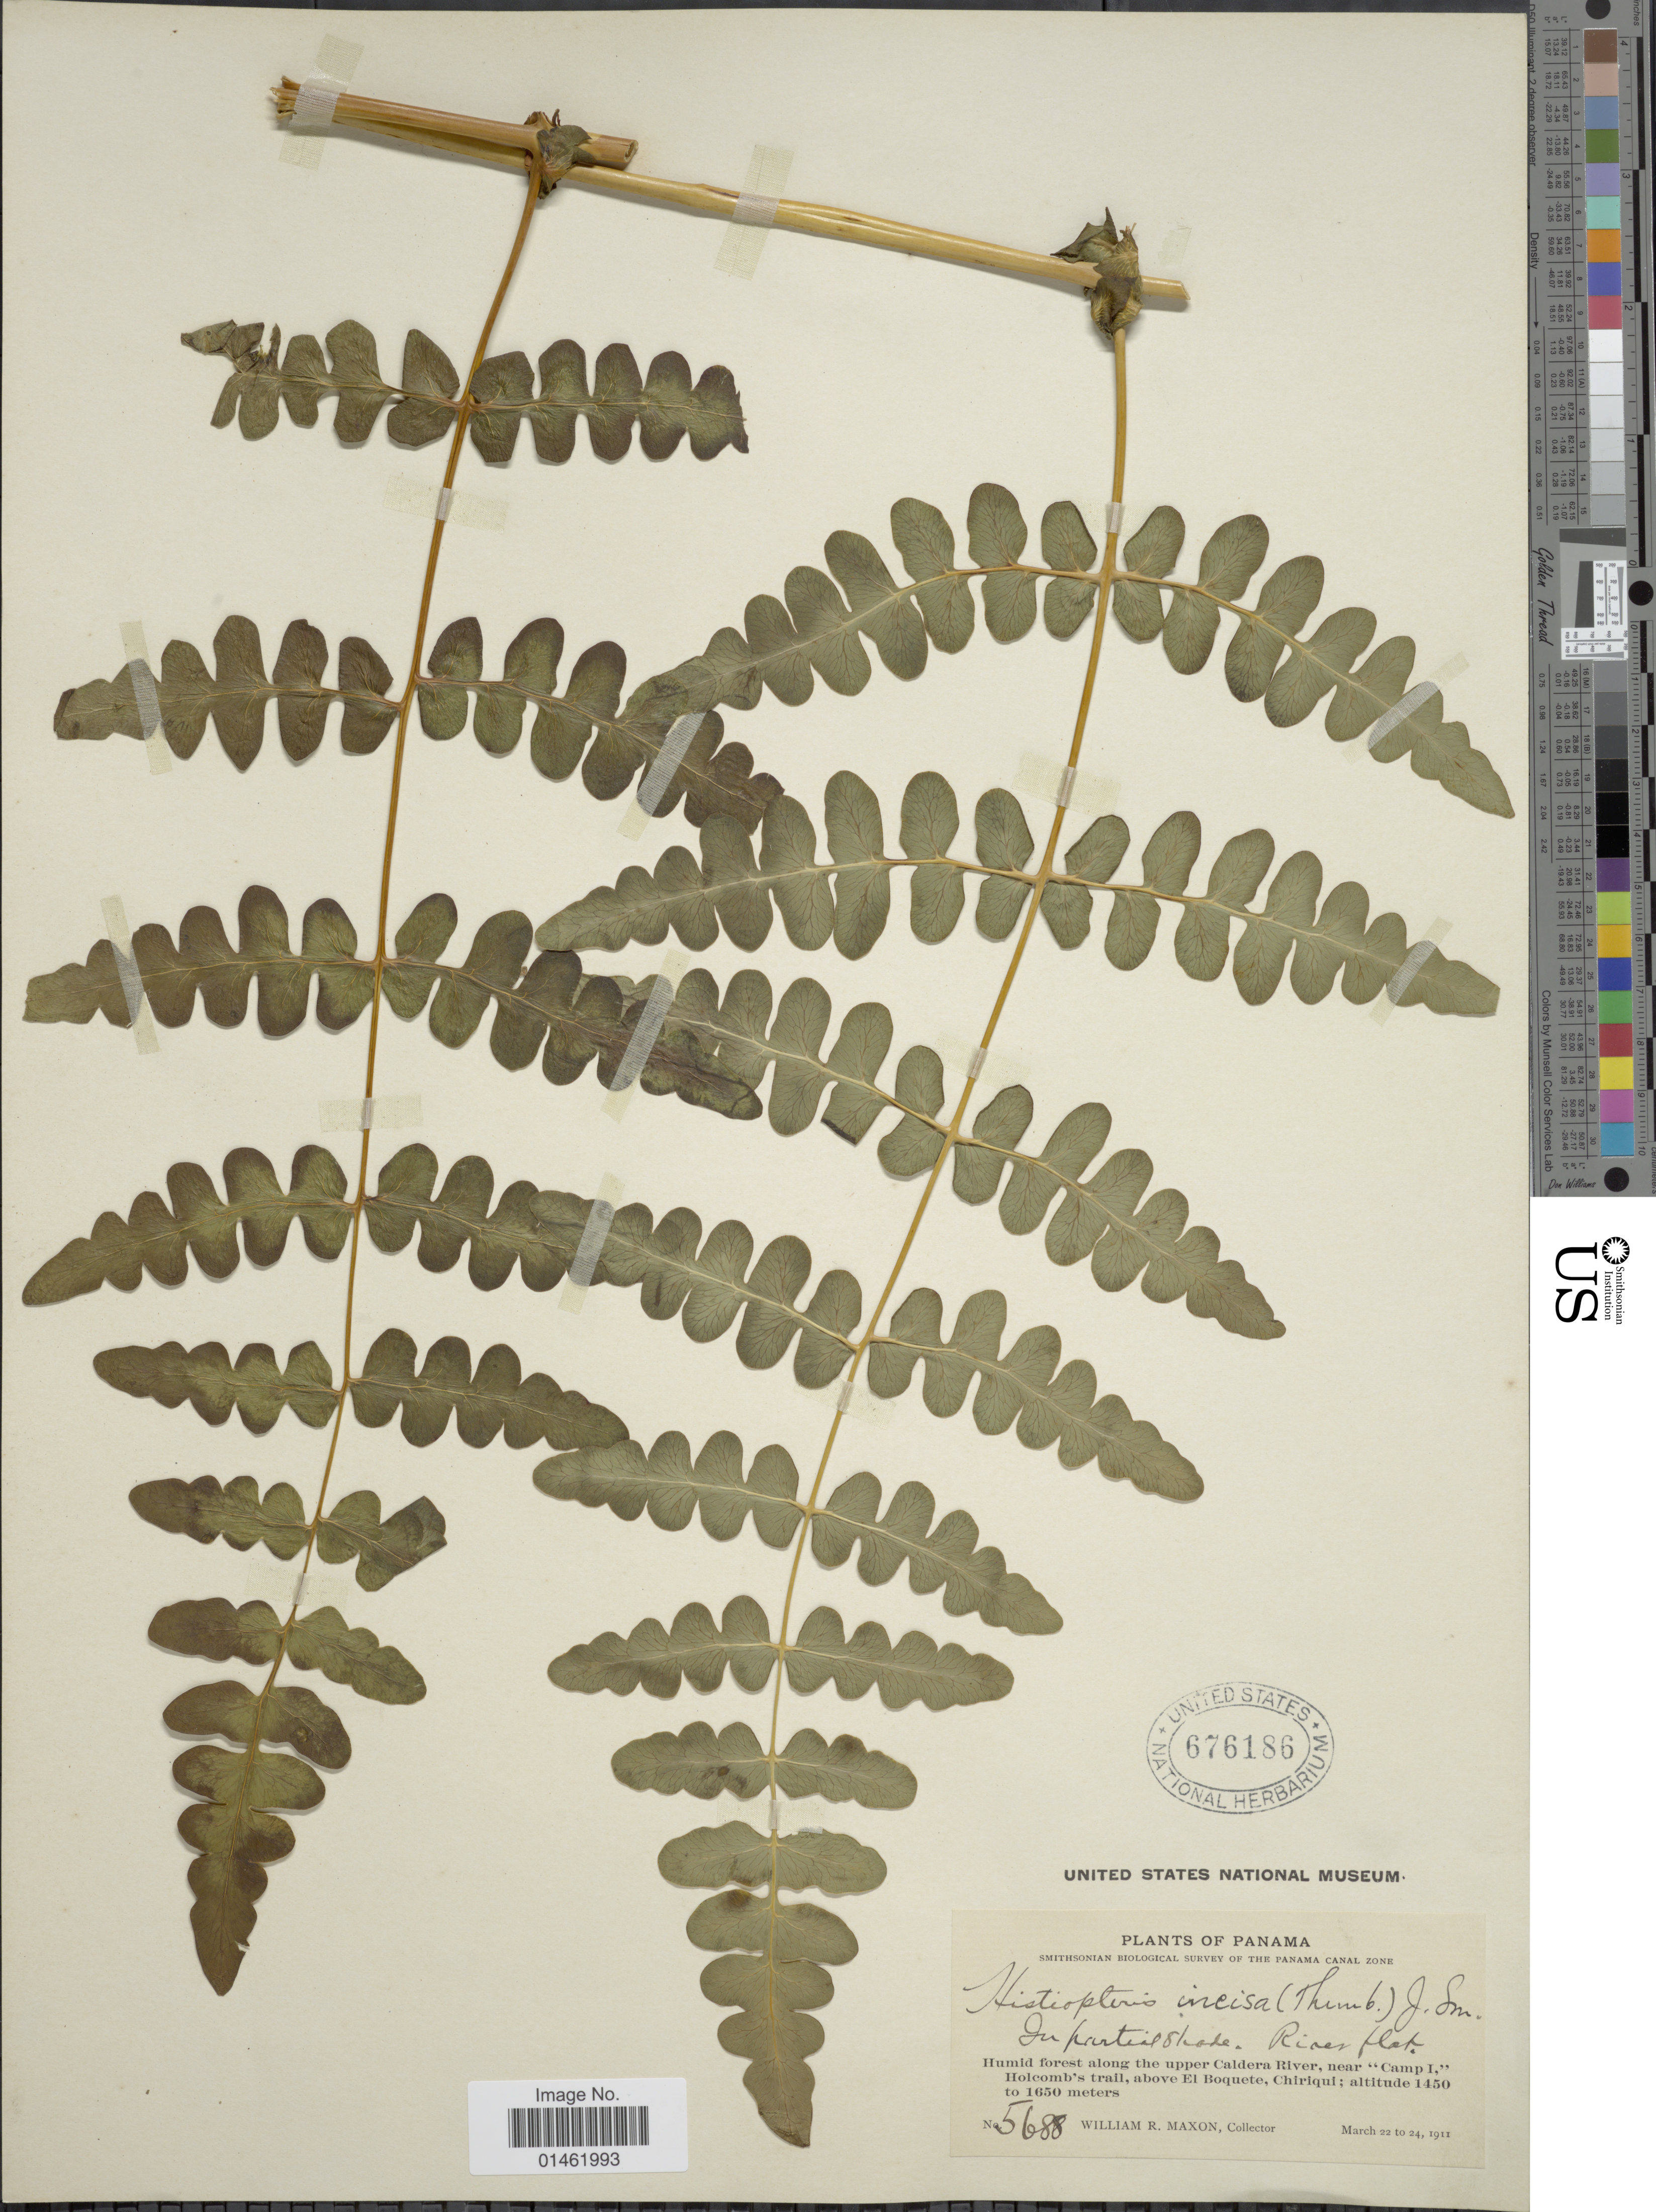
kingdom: Plantae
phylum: Tracheophyta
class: Polypodiopsida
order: Polypodiales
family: Dennstaedtiaceae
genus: Histiopteris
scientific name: Histiopteris incisa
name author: (Thunb.) J. Sm.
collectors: W. R. Maxon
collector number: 5688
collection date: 1911-03-22/1911-03-24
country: Panama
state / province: Chiriqui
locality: Panama, humid forest along the upper Caldera river, near "camp 1", Holcomb's trail, above El Boquete, Chiriqui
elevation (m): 1450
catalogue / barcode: US 676186